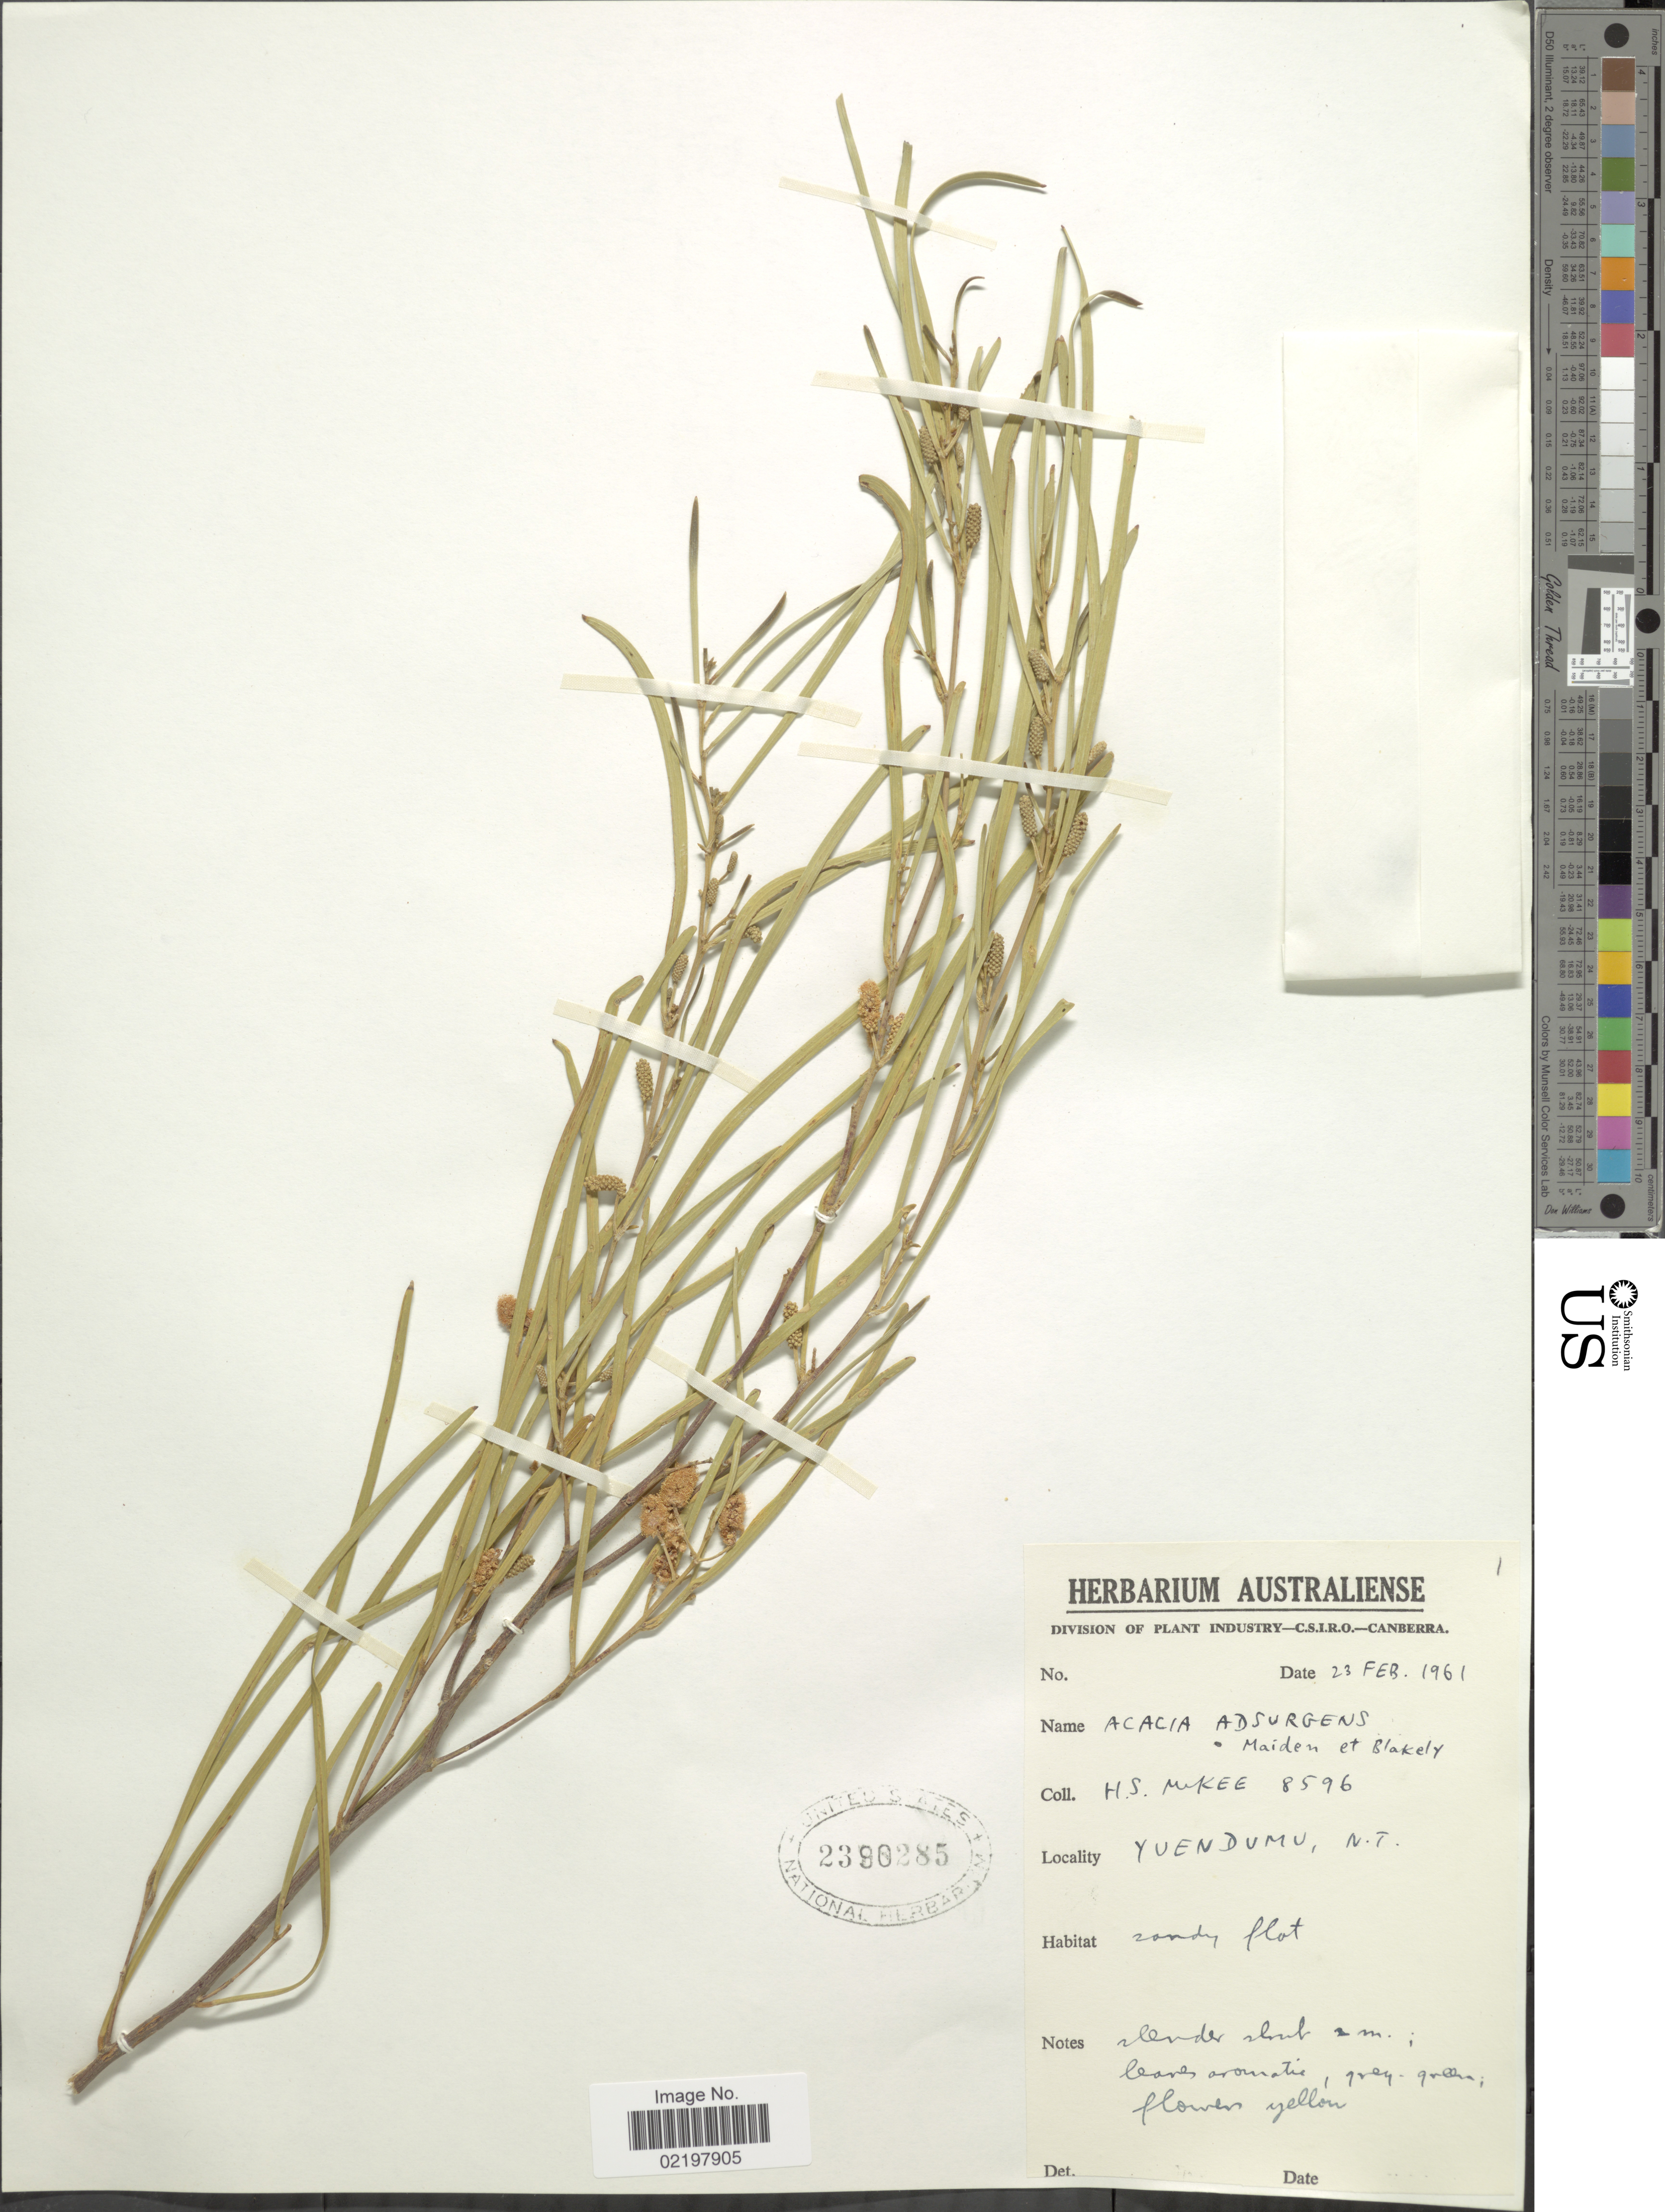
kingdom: Plantae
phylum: Tracheophyta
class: Magnoliopsida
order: Fabales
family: Fabaceae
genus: Acacia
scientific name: Acacia adsurgens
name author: Maiden & Blakeley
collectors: H. S. McKee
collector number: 8596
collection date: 1961-02-23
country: Australia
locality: Yuendumu, N.T.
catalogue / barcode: US 2390285